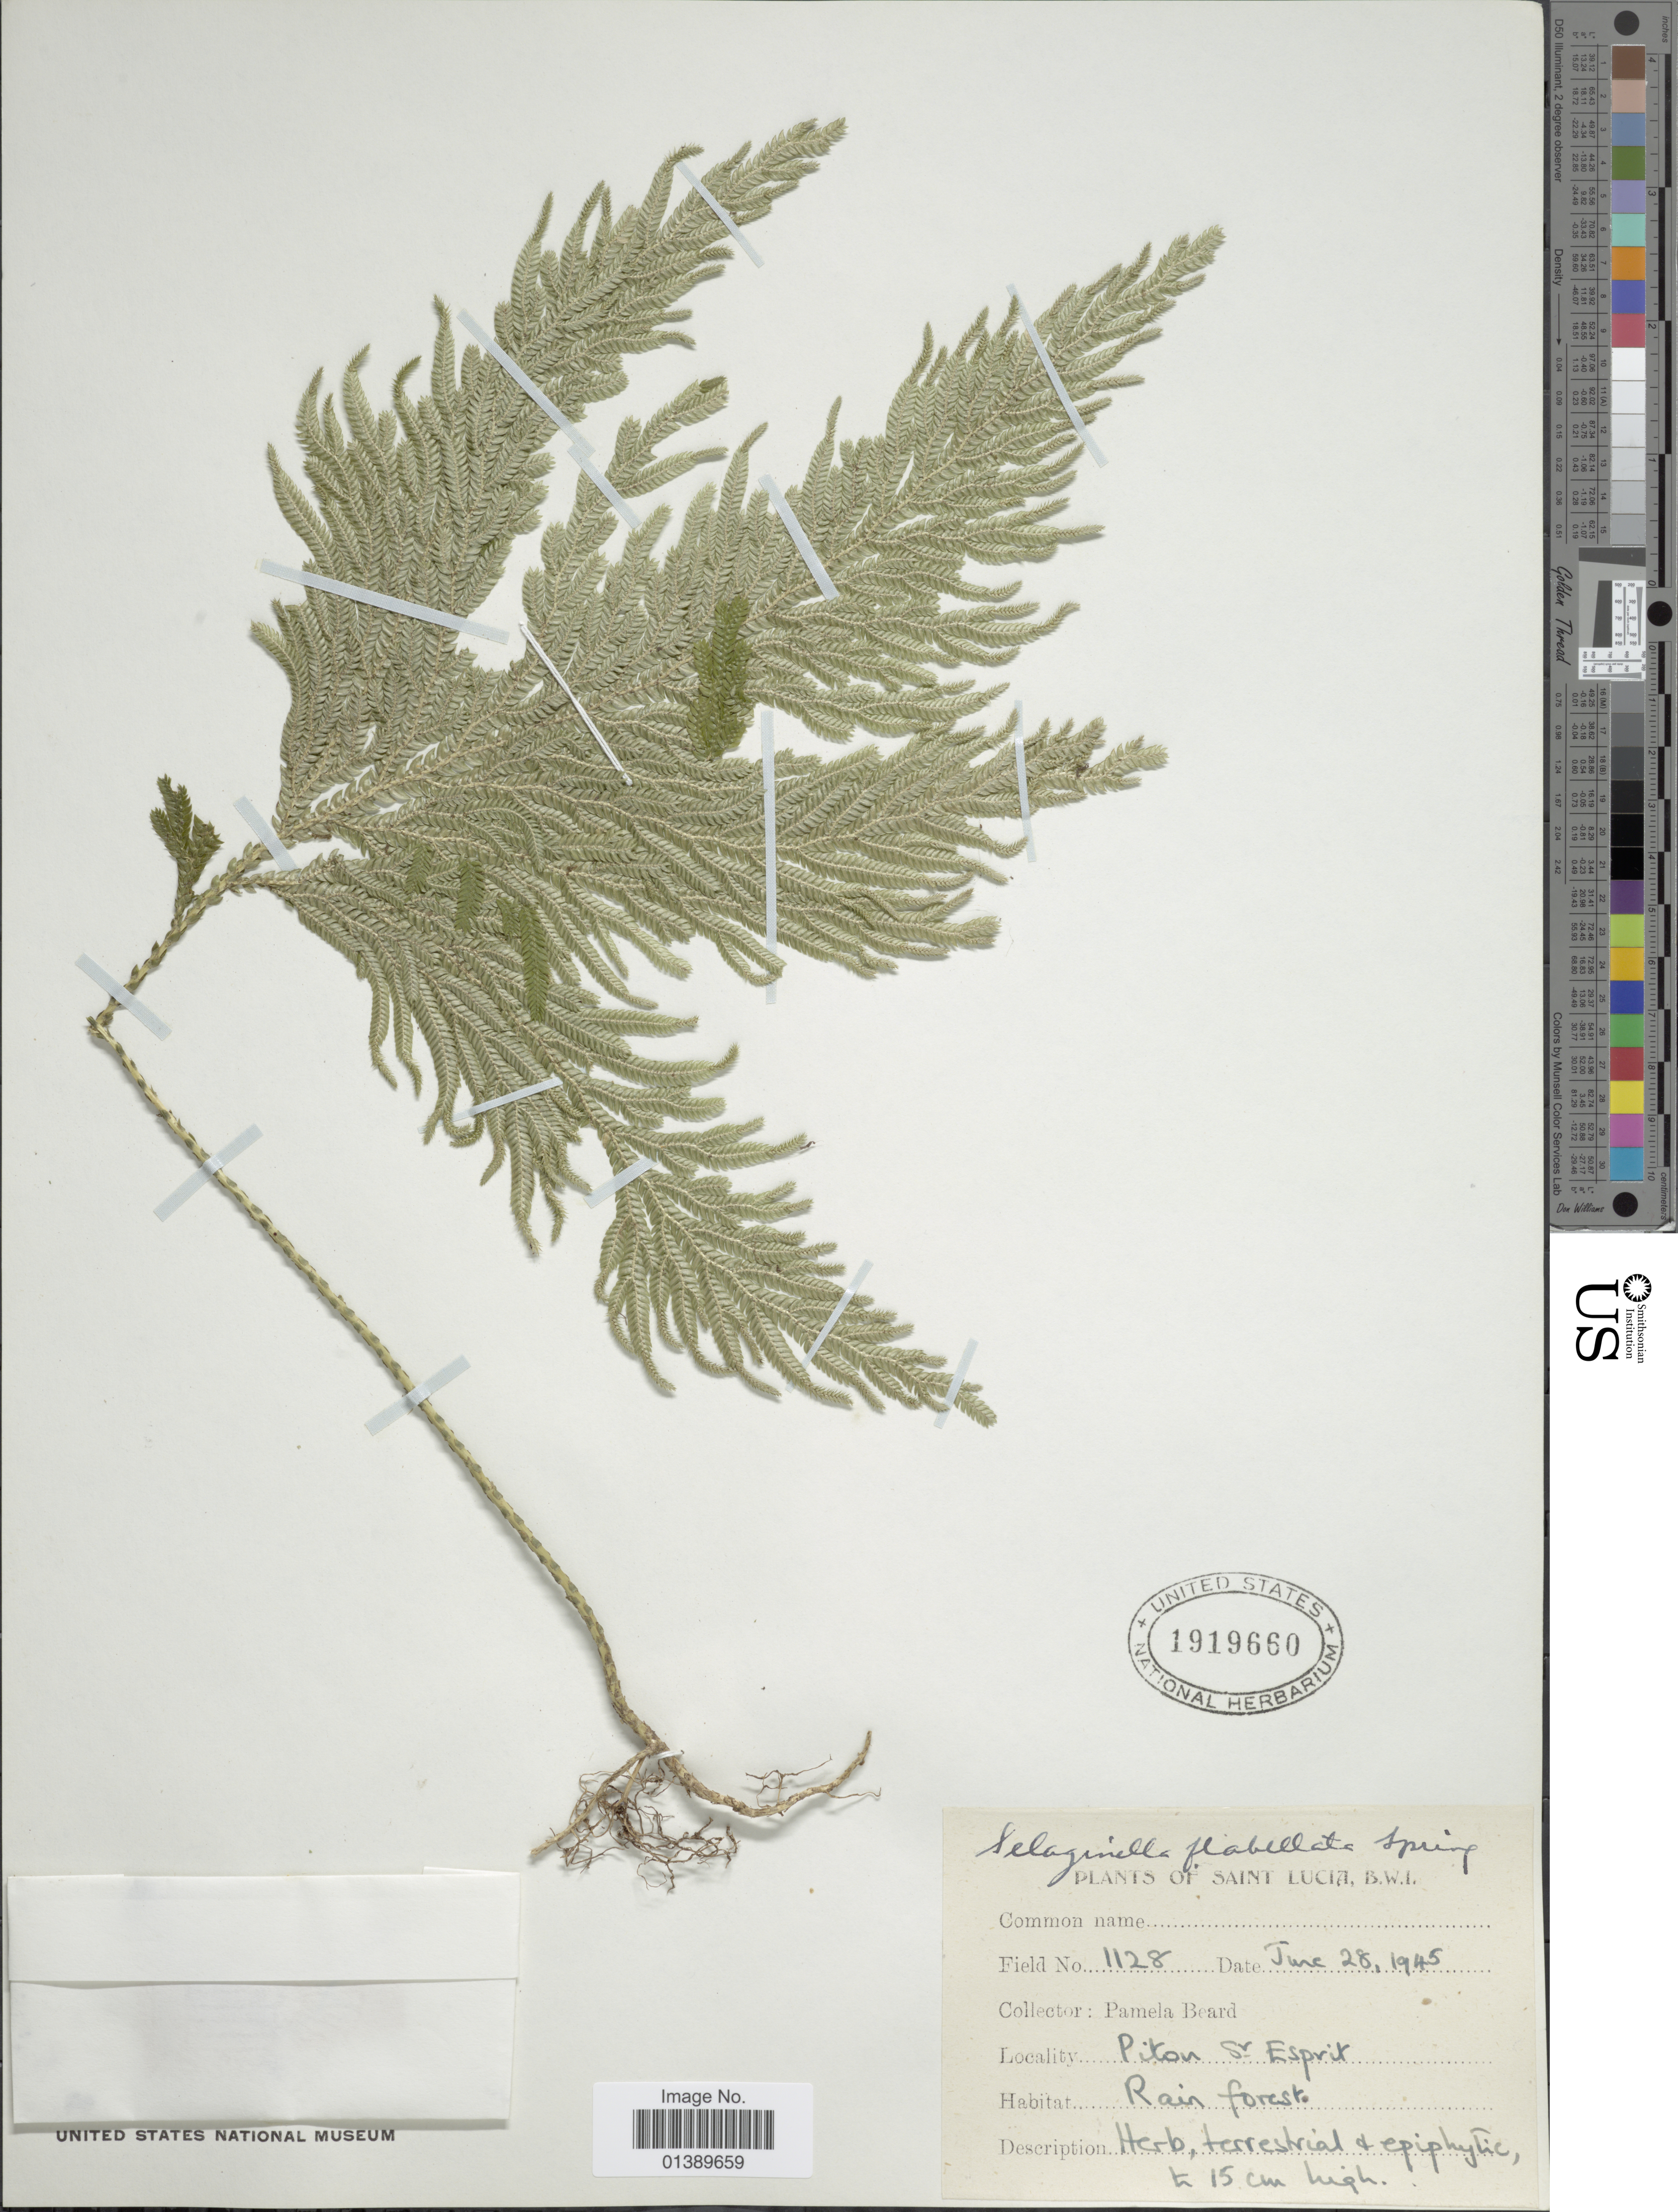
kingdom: Plantae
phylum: Tracheophyta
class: Lycopodiopsida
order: Selaginellales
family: Selaginellaceae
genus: Selaginella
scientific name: Selaginella flabellata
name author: L.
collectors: P. Beard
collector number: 1128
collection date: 1945-06-28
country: St. Lucia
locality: Piton St Esprit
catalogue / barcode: US 1919660